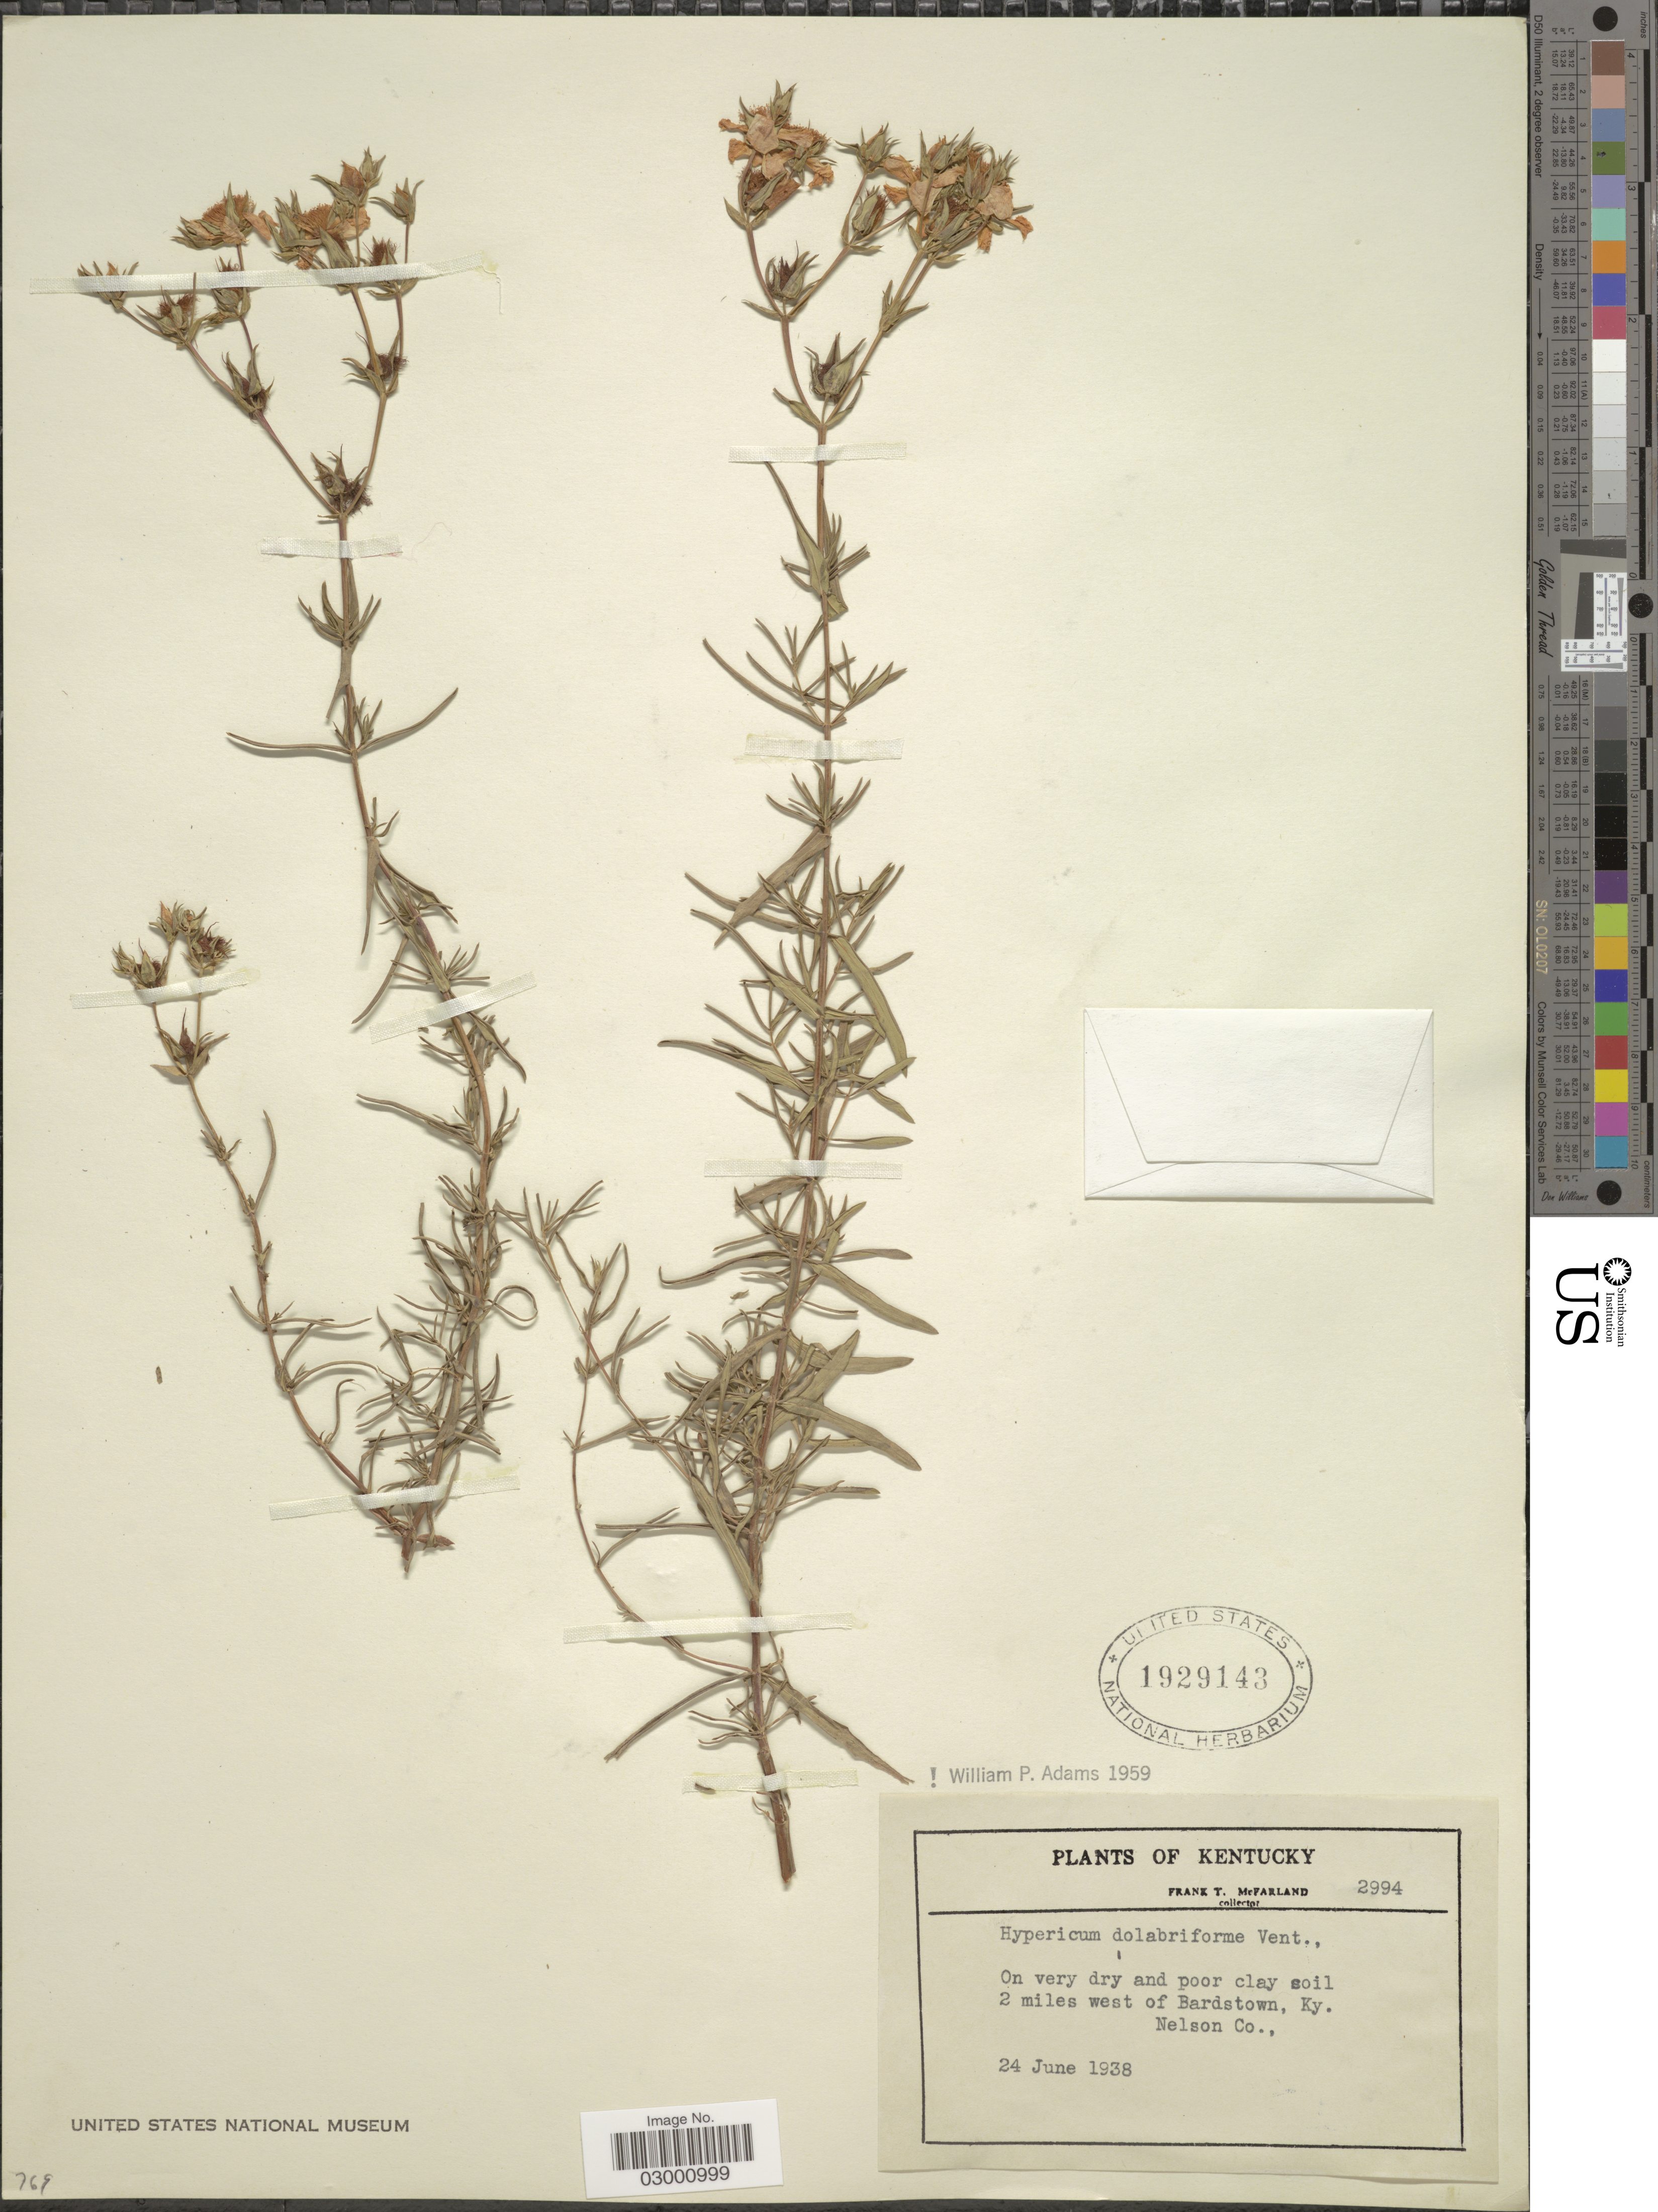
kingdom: Plantae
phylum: Tracheophyta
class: Magnoliopsida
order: Malpighiales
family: Hypericaceae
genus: Hypericum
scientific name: Hypericum dolabriforme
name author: Vent.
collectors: F. McFarland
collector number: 2994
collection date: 1938-06-24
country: United States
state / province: Kentucky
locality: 2 miles west of Bardstown. Nelson Co.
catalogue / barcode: US 1929143